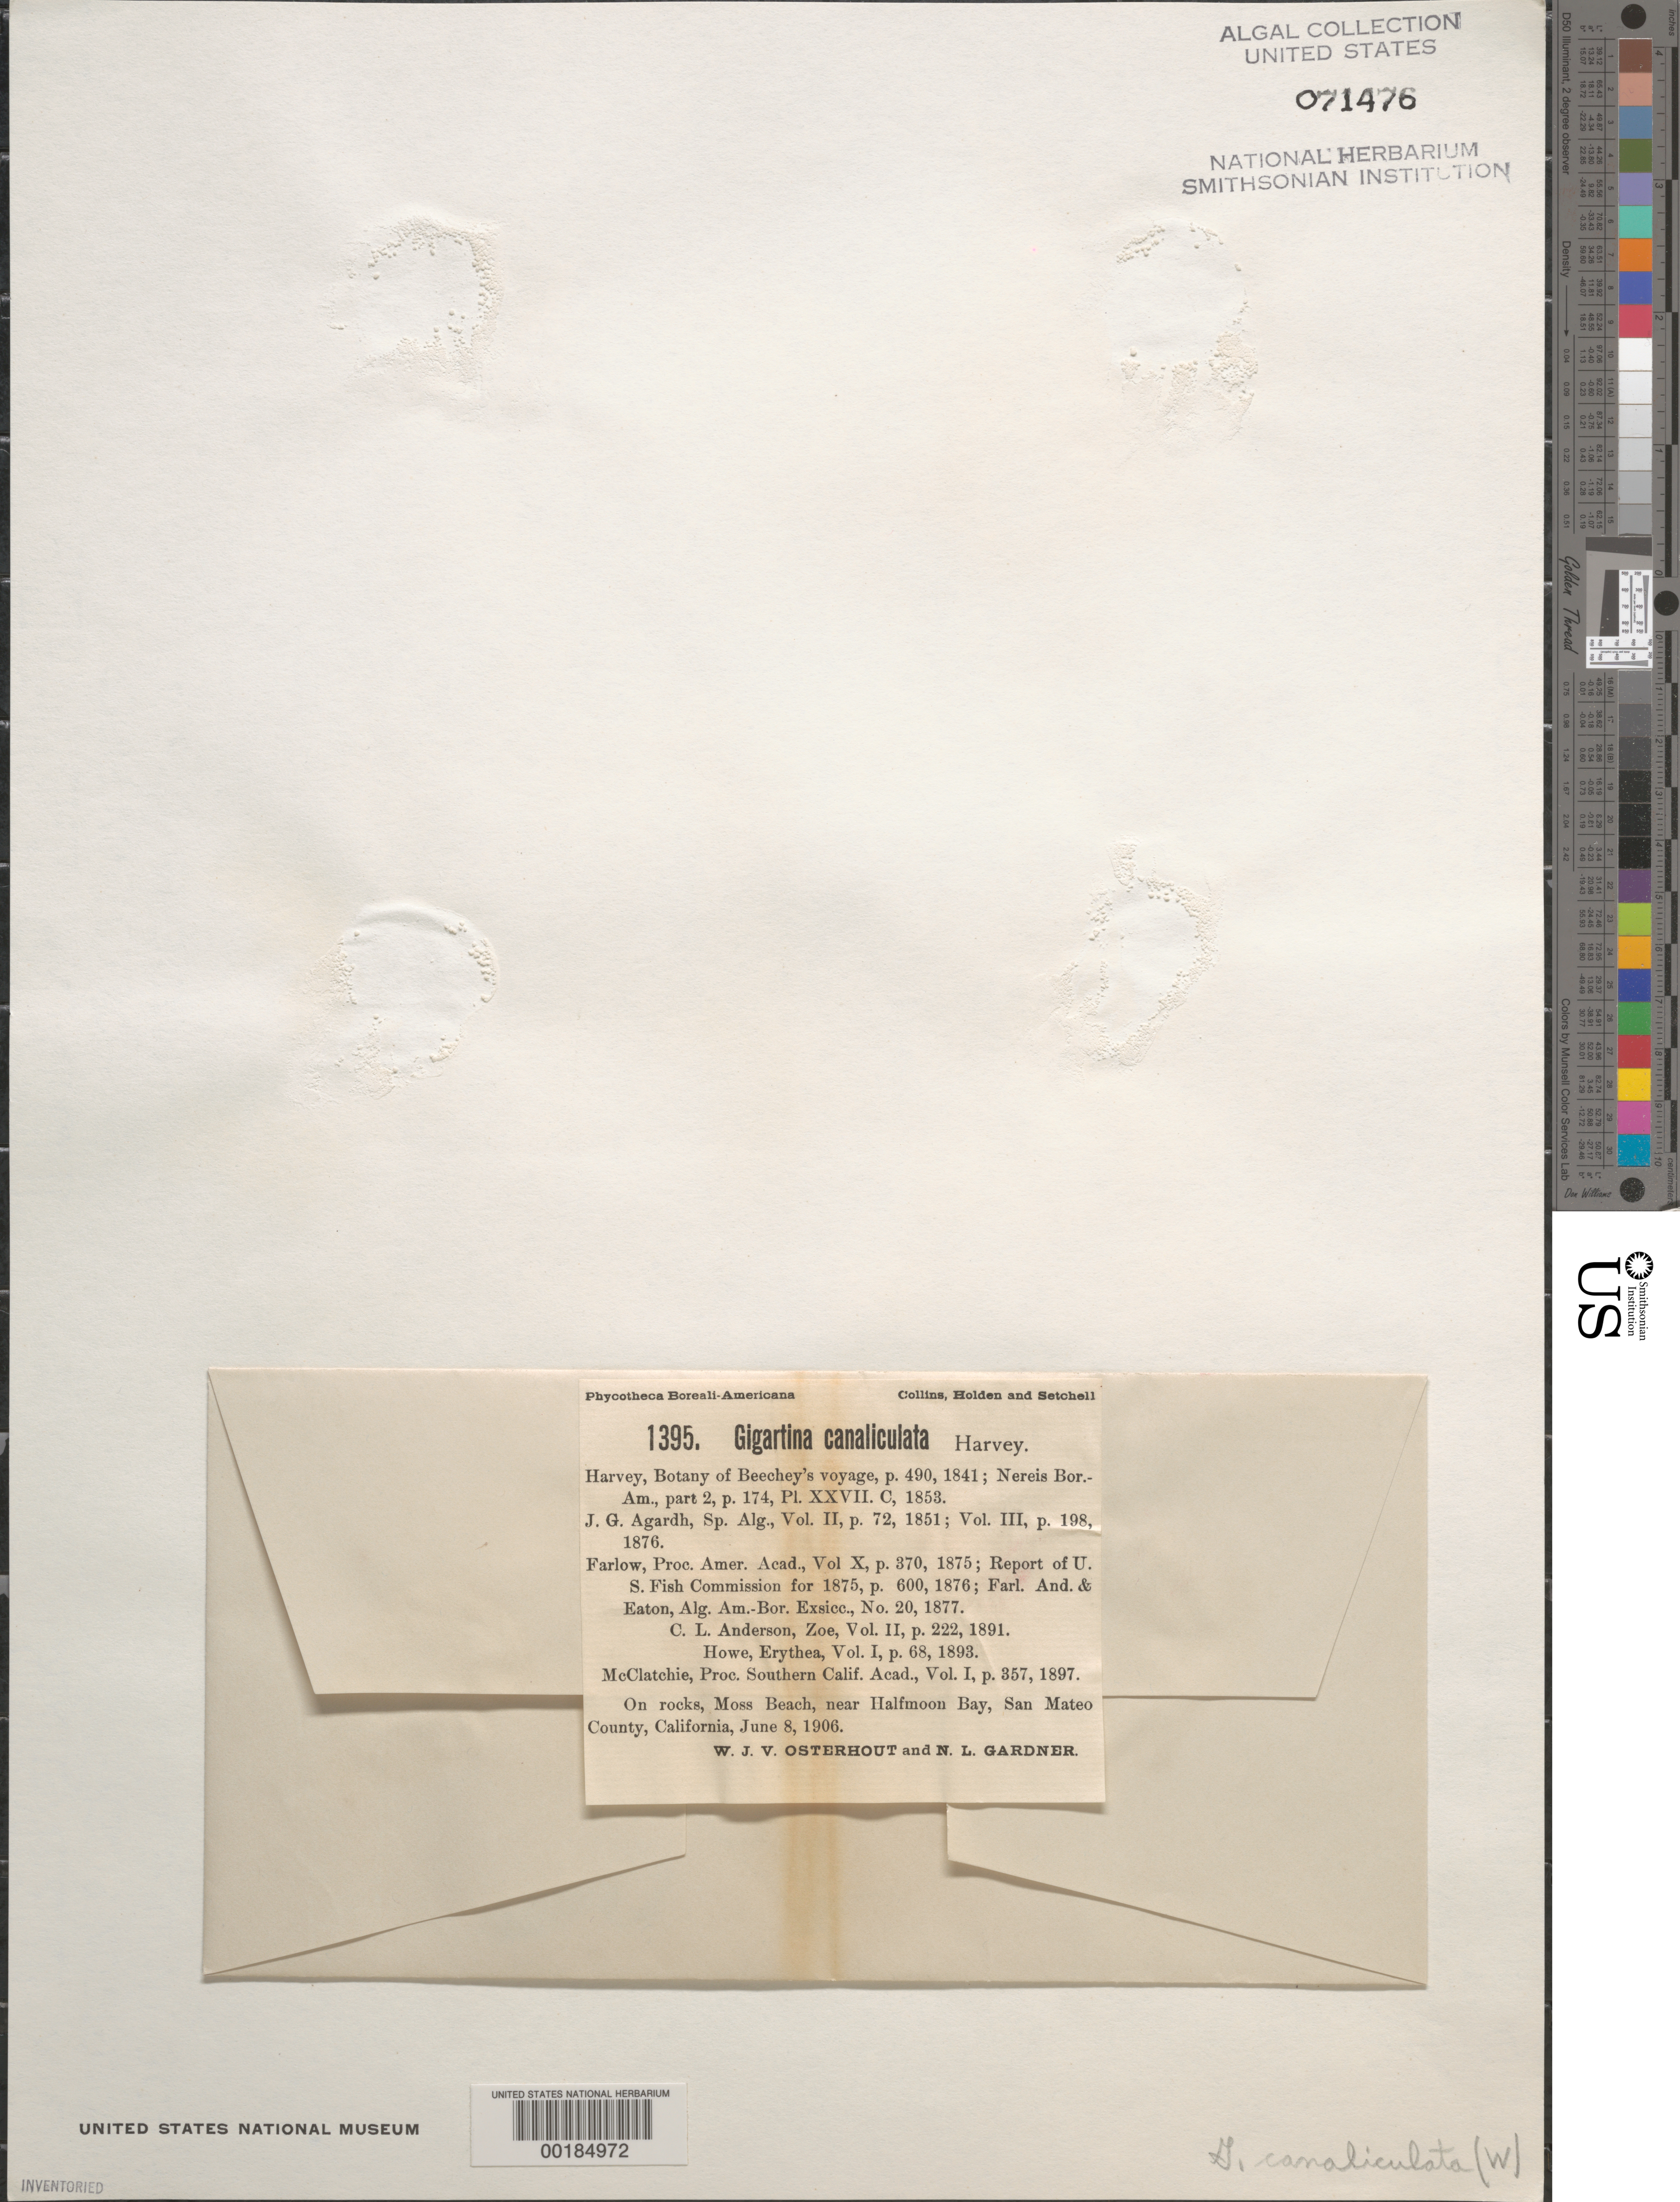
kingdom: Plantae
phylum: Rhodophyta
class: Florideophyceae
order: Gigartinales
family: Gigartinaceae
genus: Chondracanthus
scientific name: Chondracanthus canaliculatus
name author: (Harv.) Guiry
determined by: Algae name updating Project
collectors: W. Osterhout & N. Gardner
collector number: PB-A 1395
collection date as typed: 08 Jun 1906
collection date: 1906-06-08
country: United States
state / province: California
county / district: San Mateo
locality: Moss Beach, near Half Moon Bay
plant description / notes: Collins, Holden & Setchell, Phycotheca Boreali-Americana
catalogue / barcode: US 71476